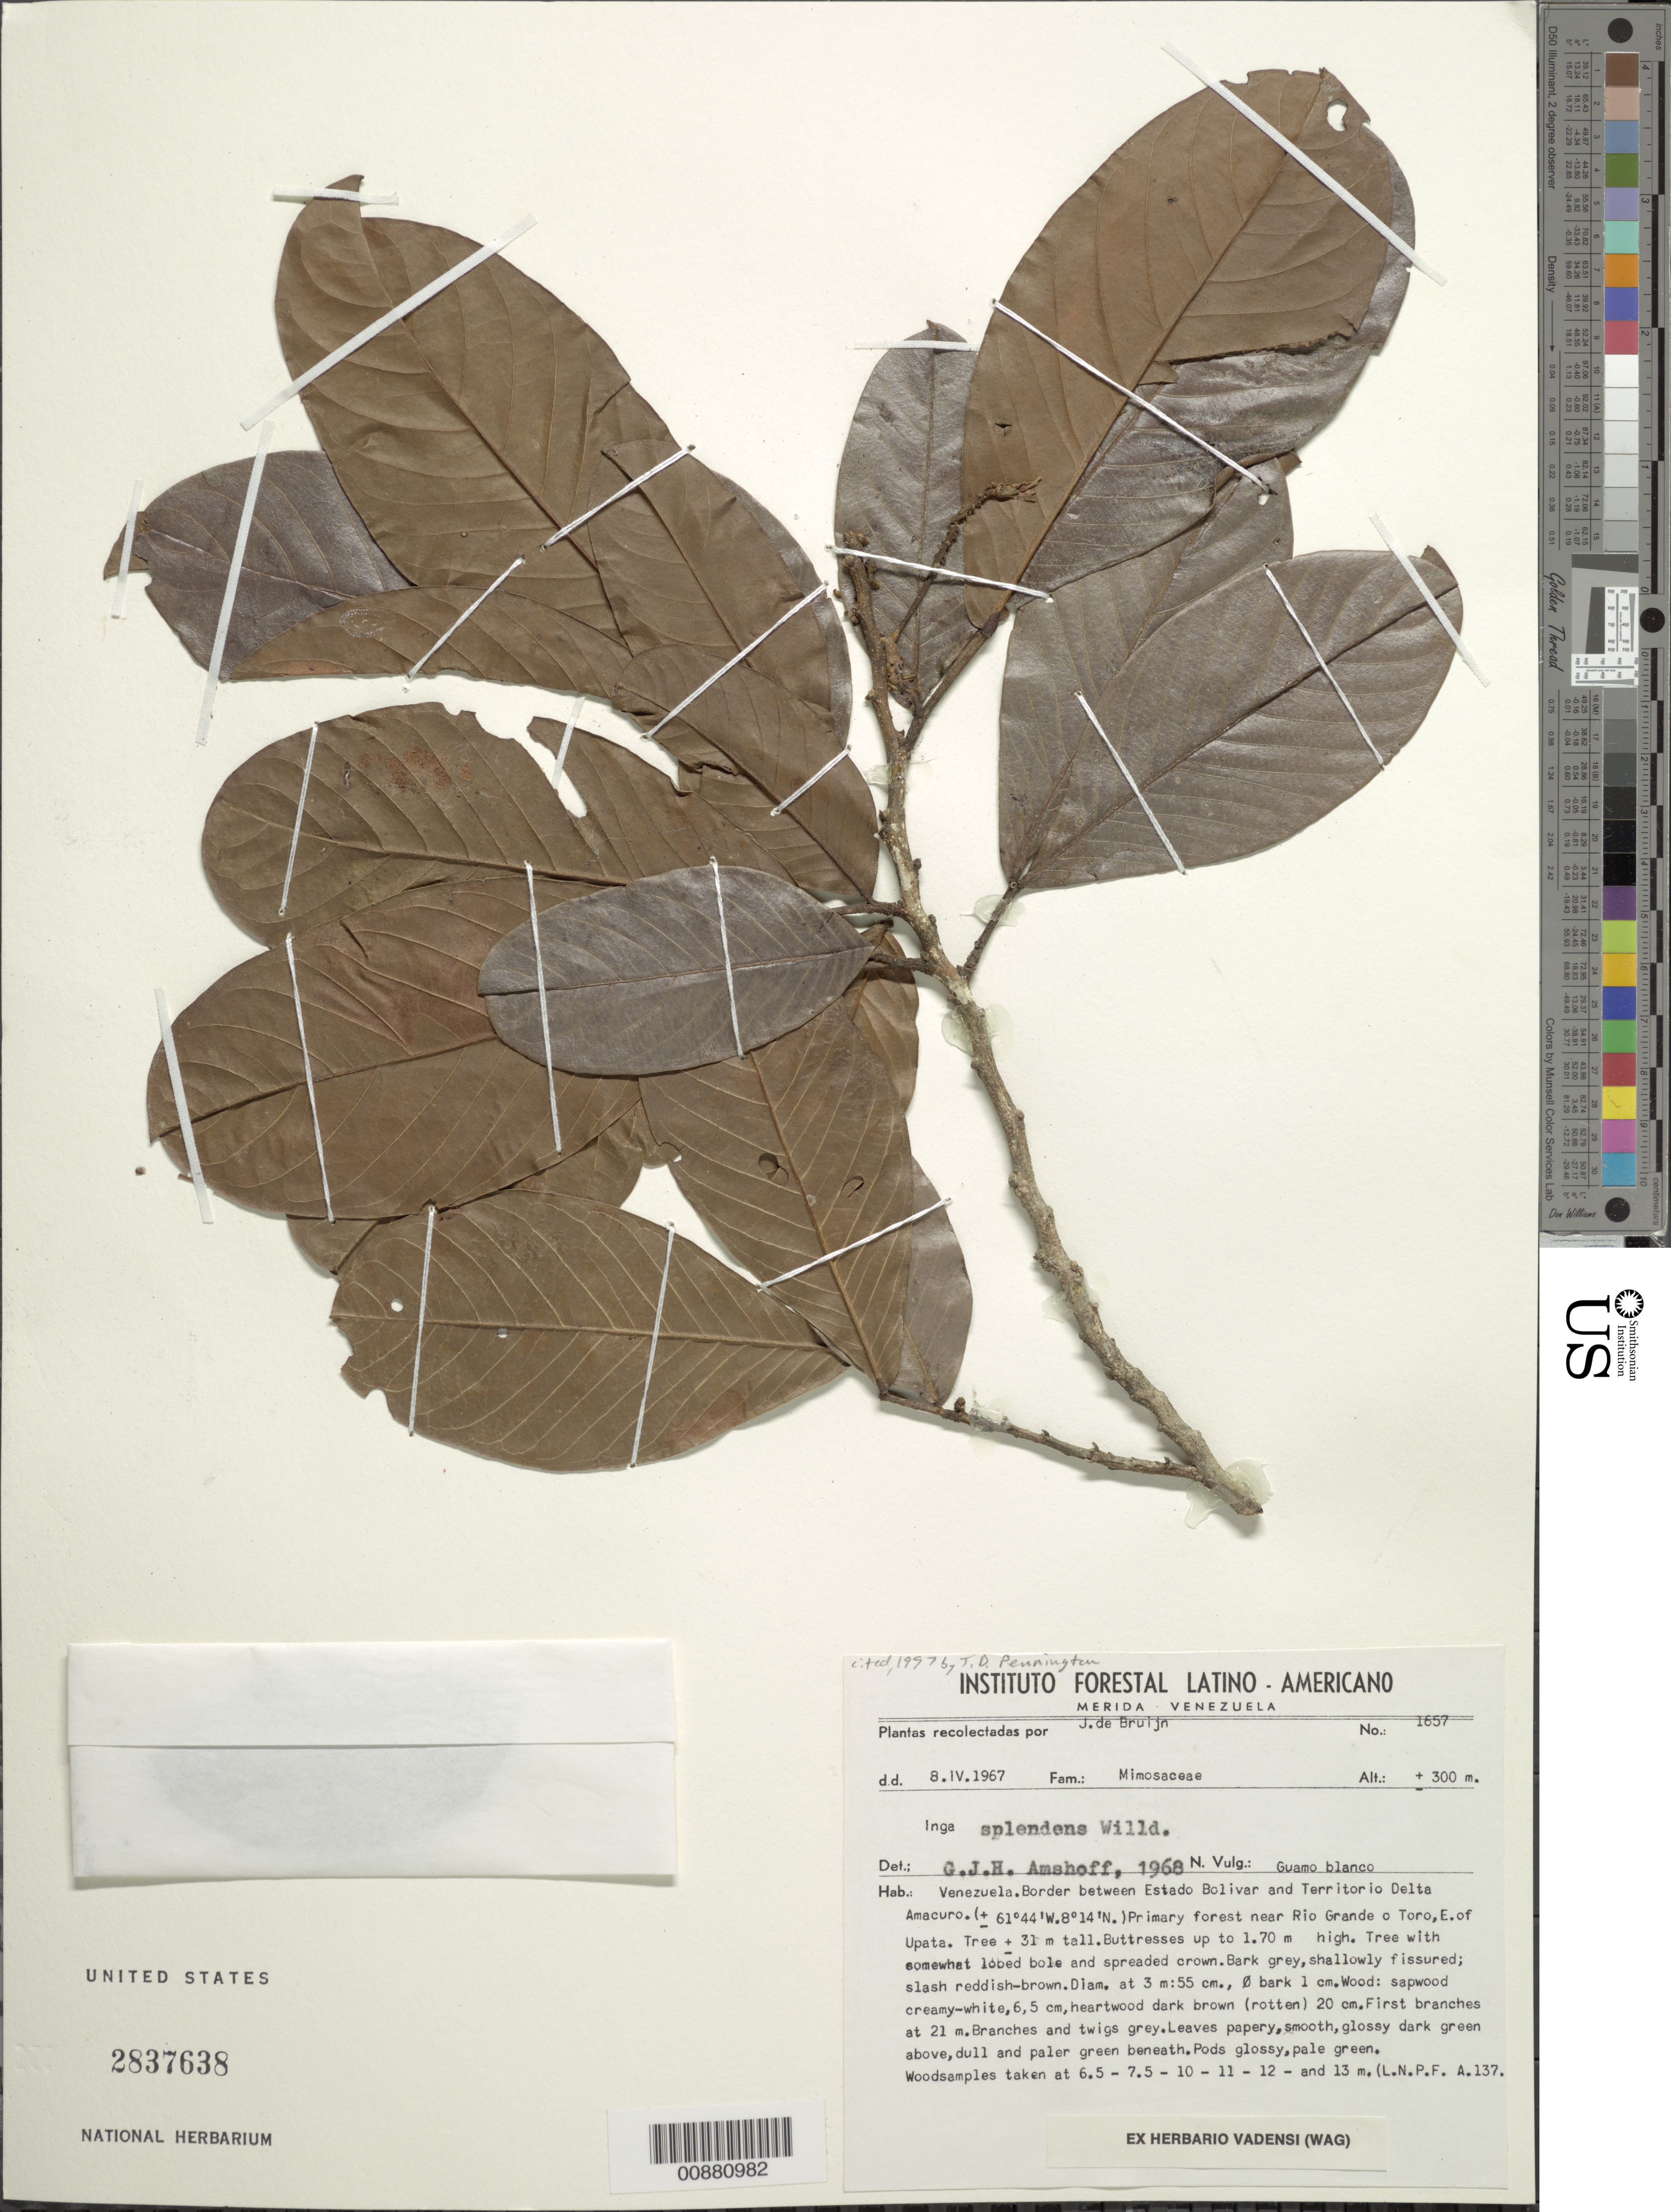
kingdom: Plantae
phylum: Tracheophyta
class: Magnoliopsida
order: Fabales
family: Fabaceae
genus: Inga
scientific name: Inga splendens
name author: Willd.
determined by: Amshoff, G. J. H.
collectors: J. Bruijn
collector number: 1657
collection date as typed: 8-Apr-67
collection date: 1967-04-08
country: Venezuela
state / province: Bolívar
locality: Estado Bolívar and Territorío Delta Amacuro border, near Río Grande o Toro, E of Upata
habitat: Primary forest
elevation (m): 300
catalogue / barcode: US 2837638